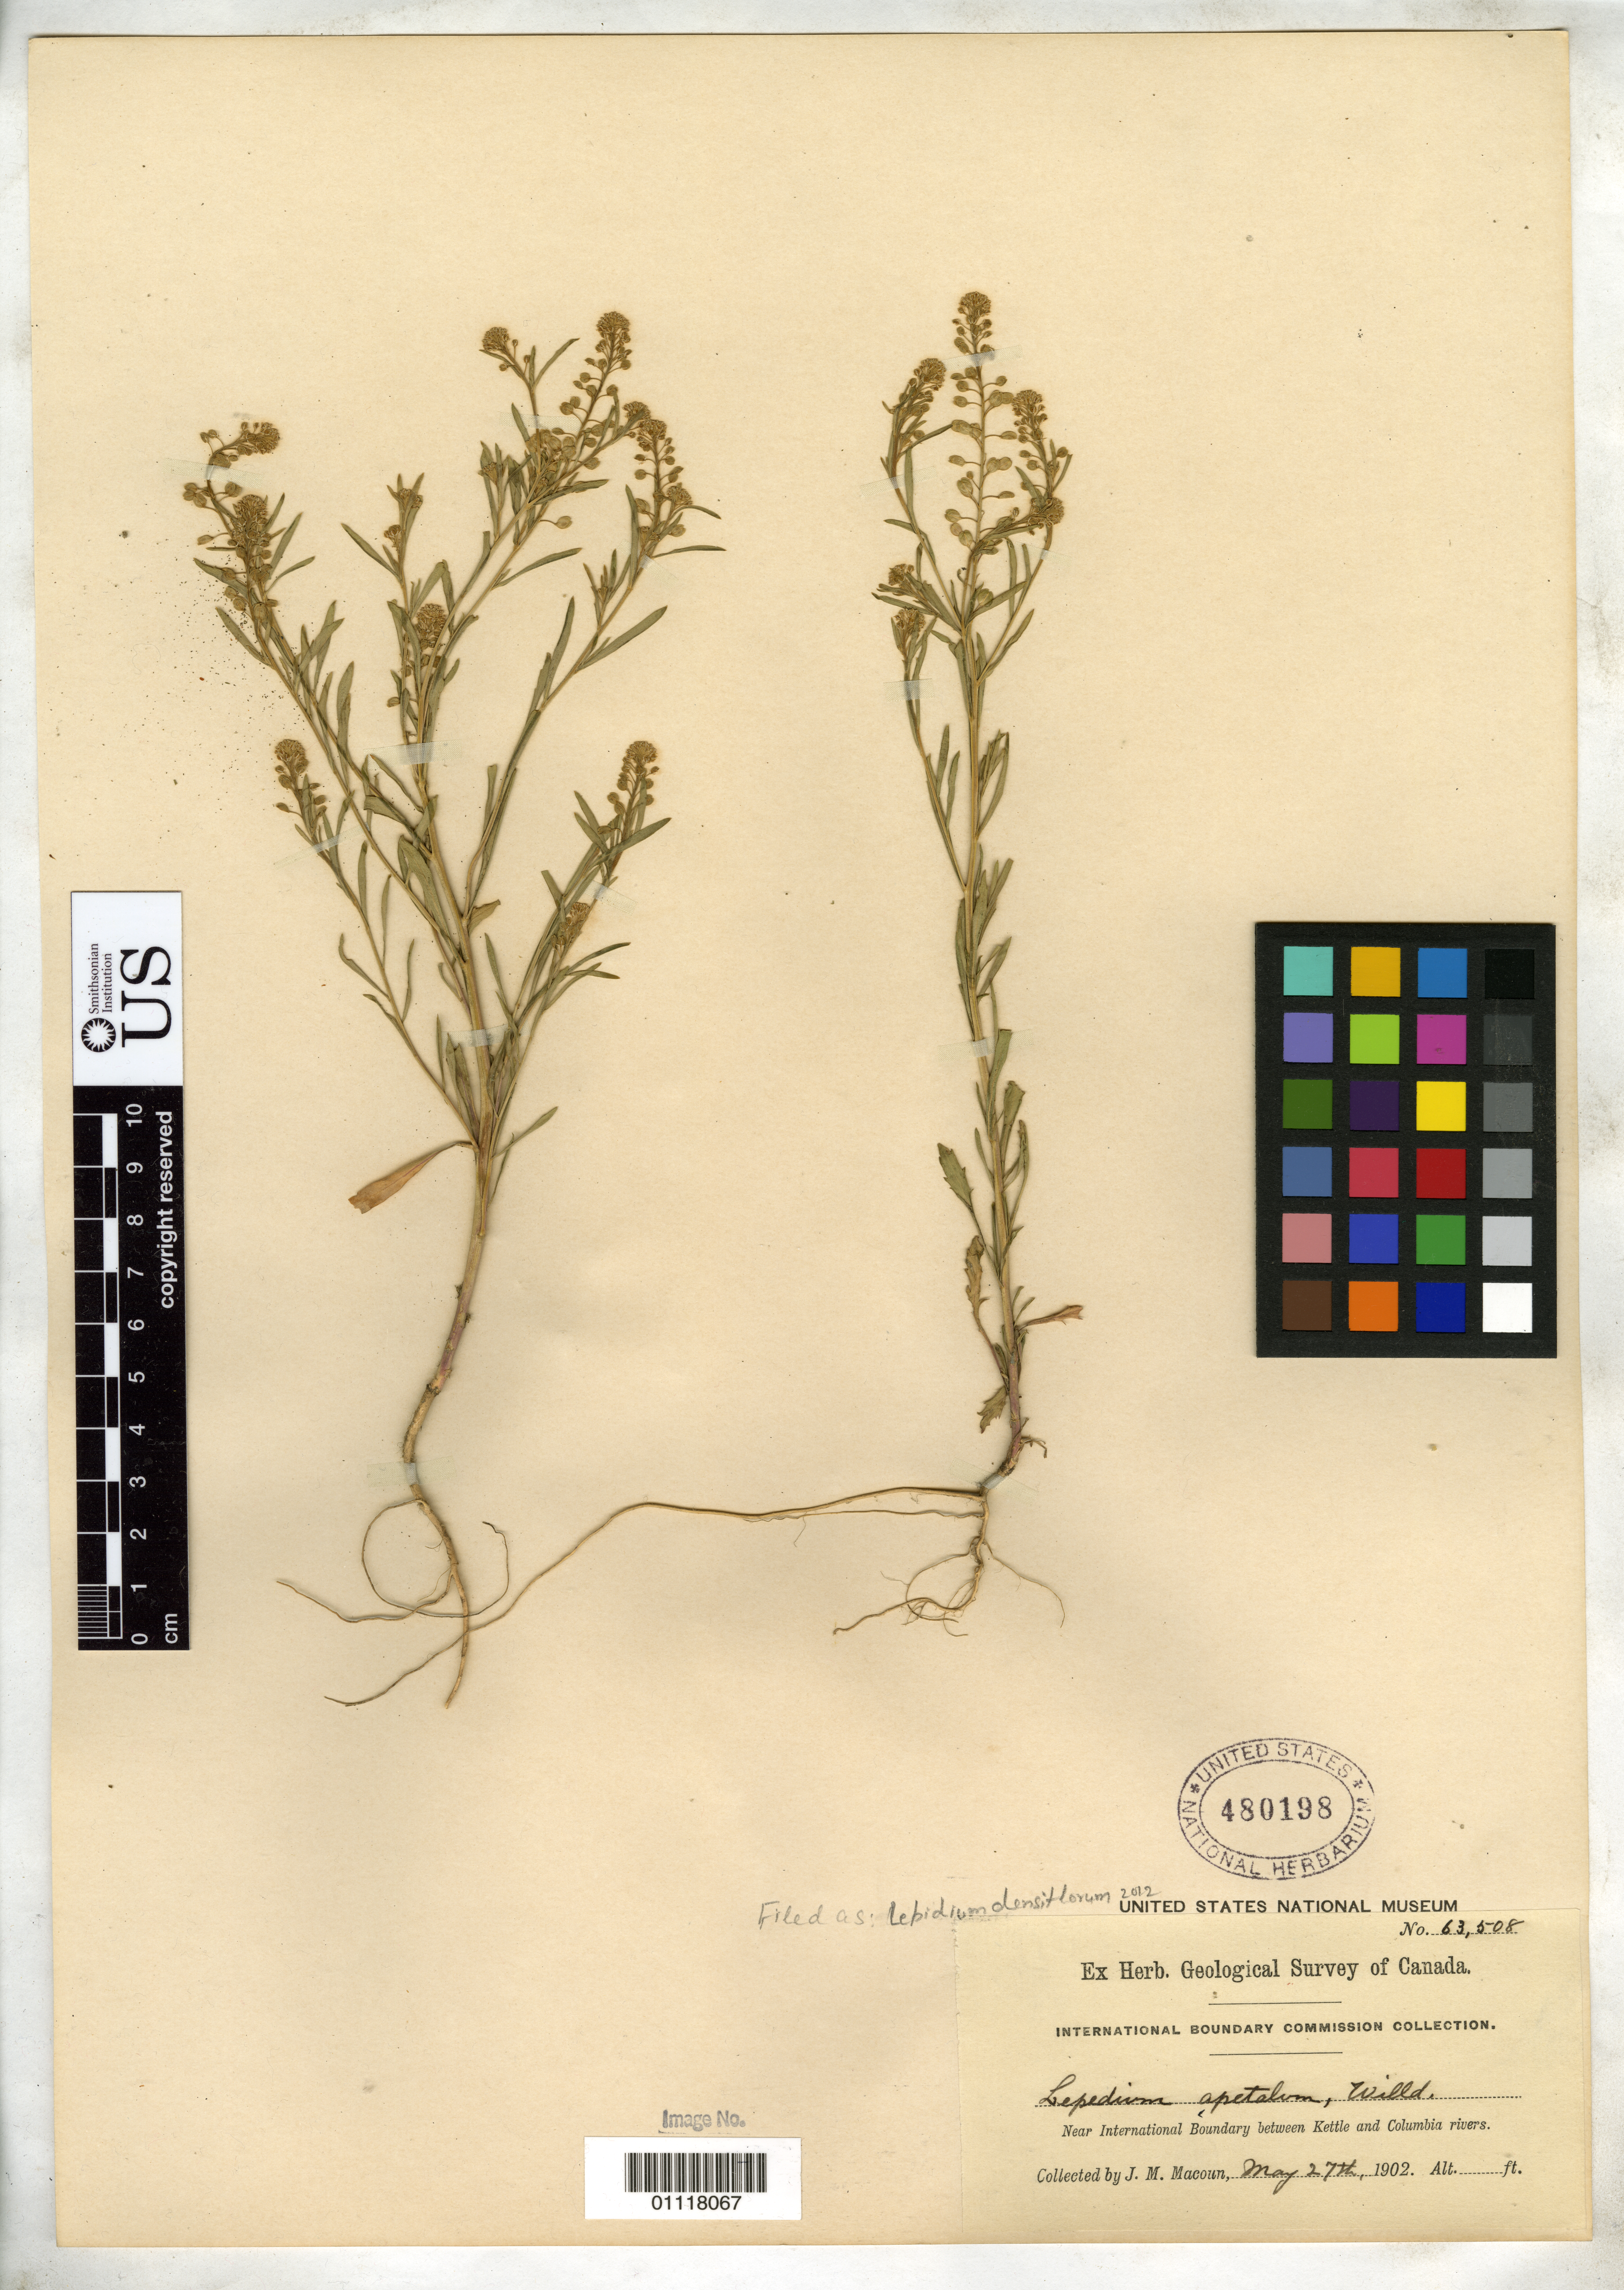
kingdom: Plantae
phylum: Tracheophyta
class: Magnoliopsida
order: Brassicales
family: Brassicaceae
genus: Lepidium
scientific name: Lepidium densiflorum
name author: Schrad.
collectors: J. M. Macoun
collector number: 63508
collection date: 1902-05-27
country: Canada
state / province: Alberta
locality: Near International Boundary between Kettle and Columbia rivers.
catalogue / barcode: US 480198